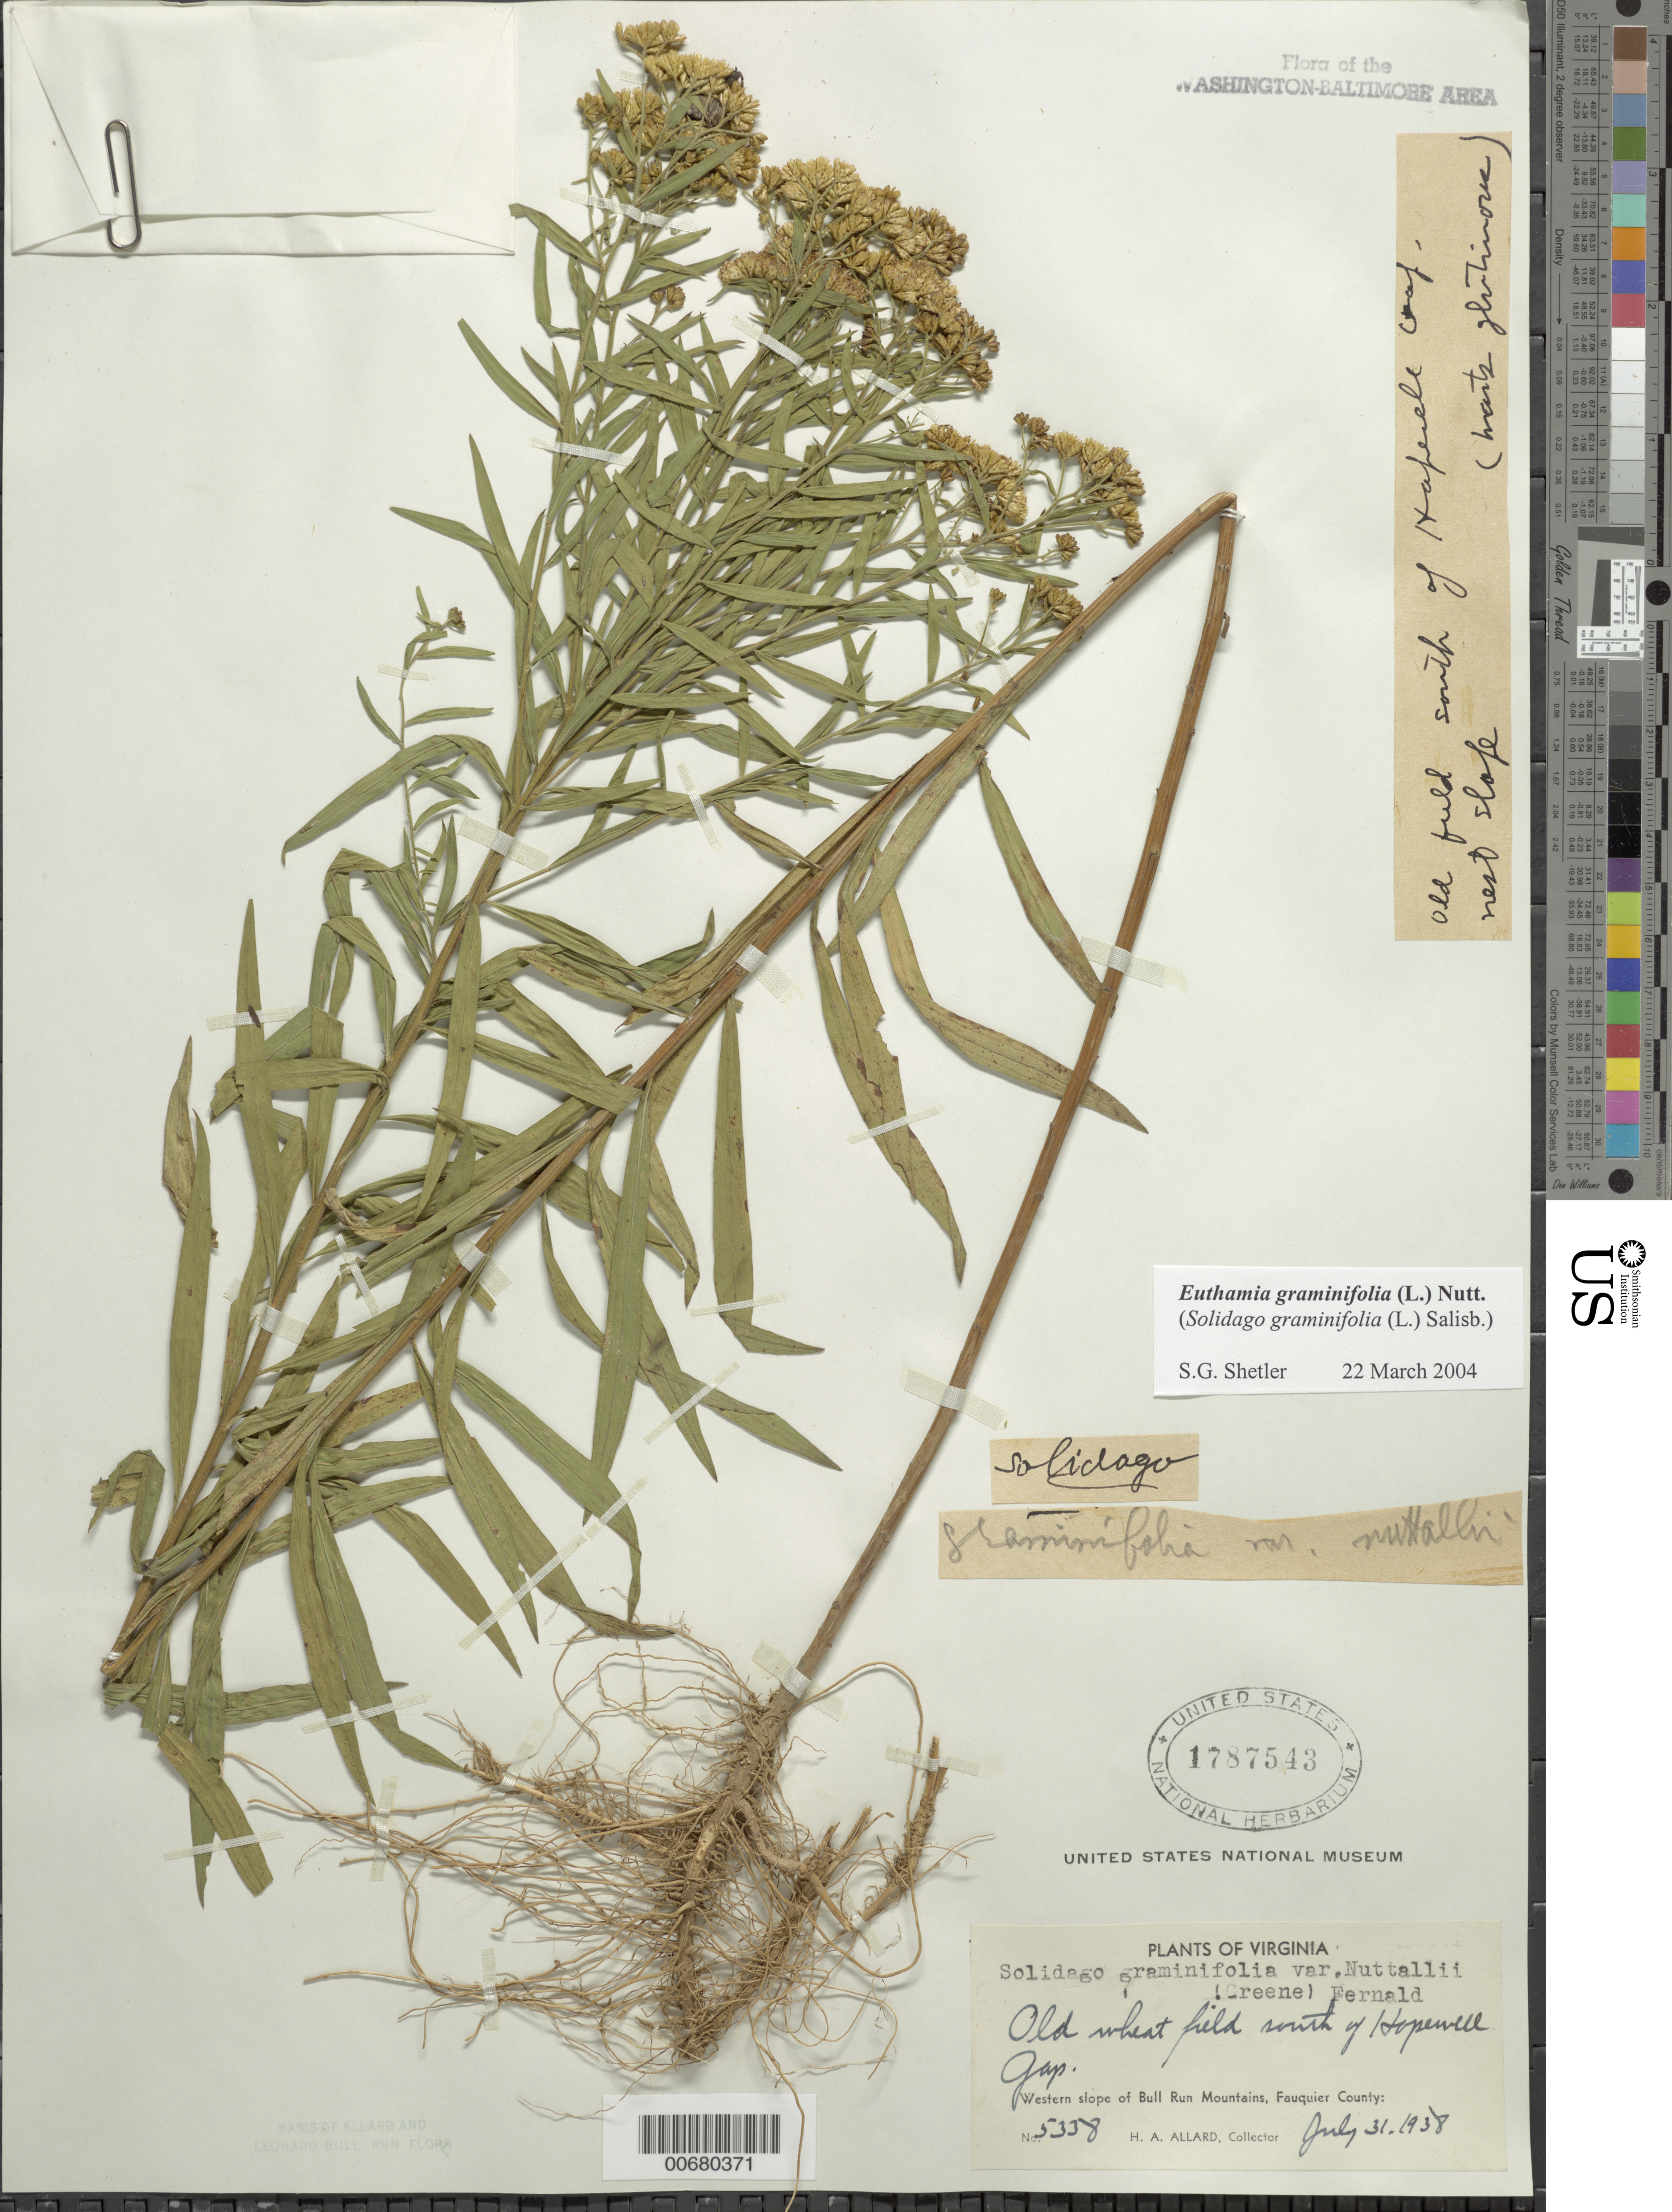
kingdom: Plantae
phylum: Tracheophyta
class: Magnoliopsida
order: Asterales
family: Asteraceae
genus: Euthamia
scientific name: Euthamia graminifolia var. nuttalii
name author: (S.W. Greene) W. Stone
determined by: Shetler, Stanwyn G., (US), NMNH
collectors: H. A. Allard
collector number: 5338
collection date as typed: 31 Jul 1938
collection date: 1938-07-31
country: United States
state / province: Virginia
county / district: Fauquier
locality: S of Hopewell Gap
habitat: Old wheat field.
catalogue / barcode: US 1787543